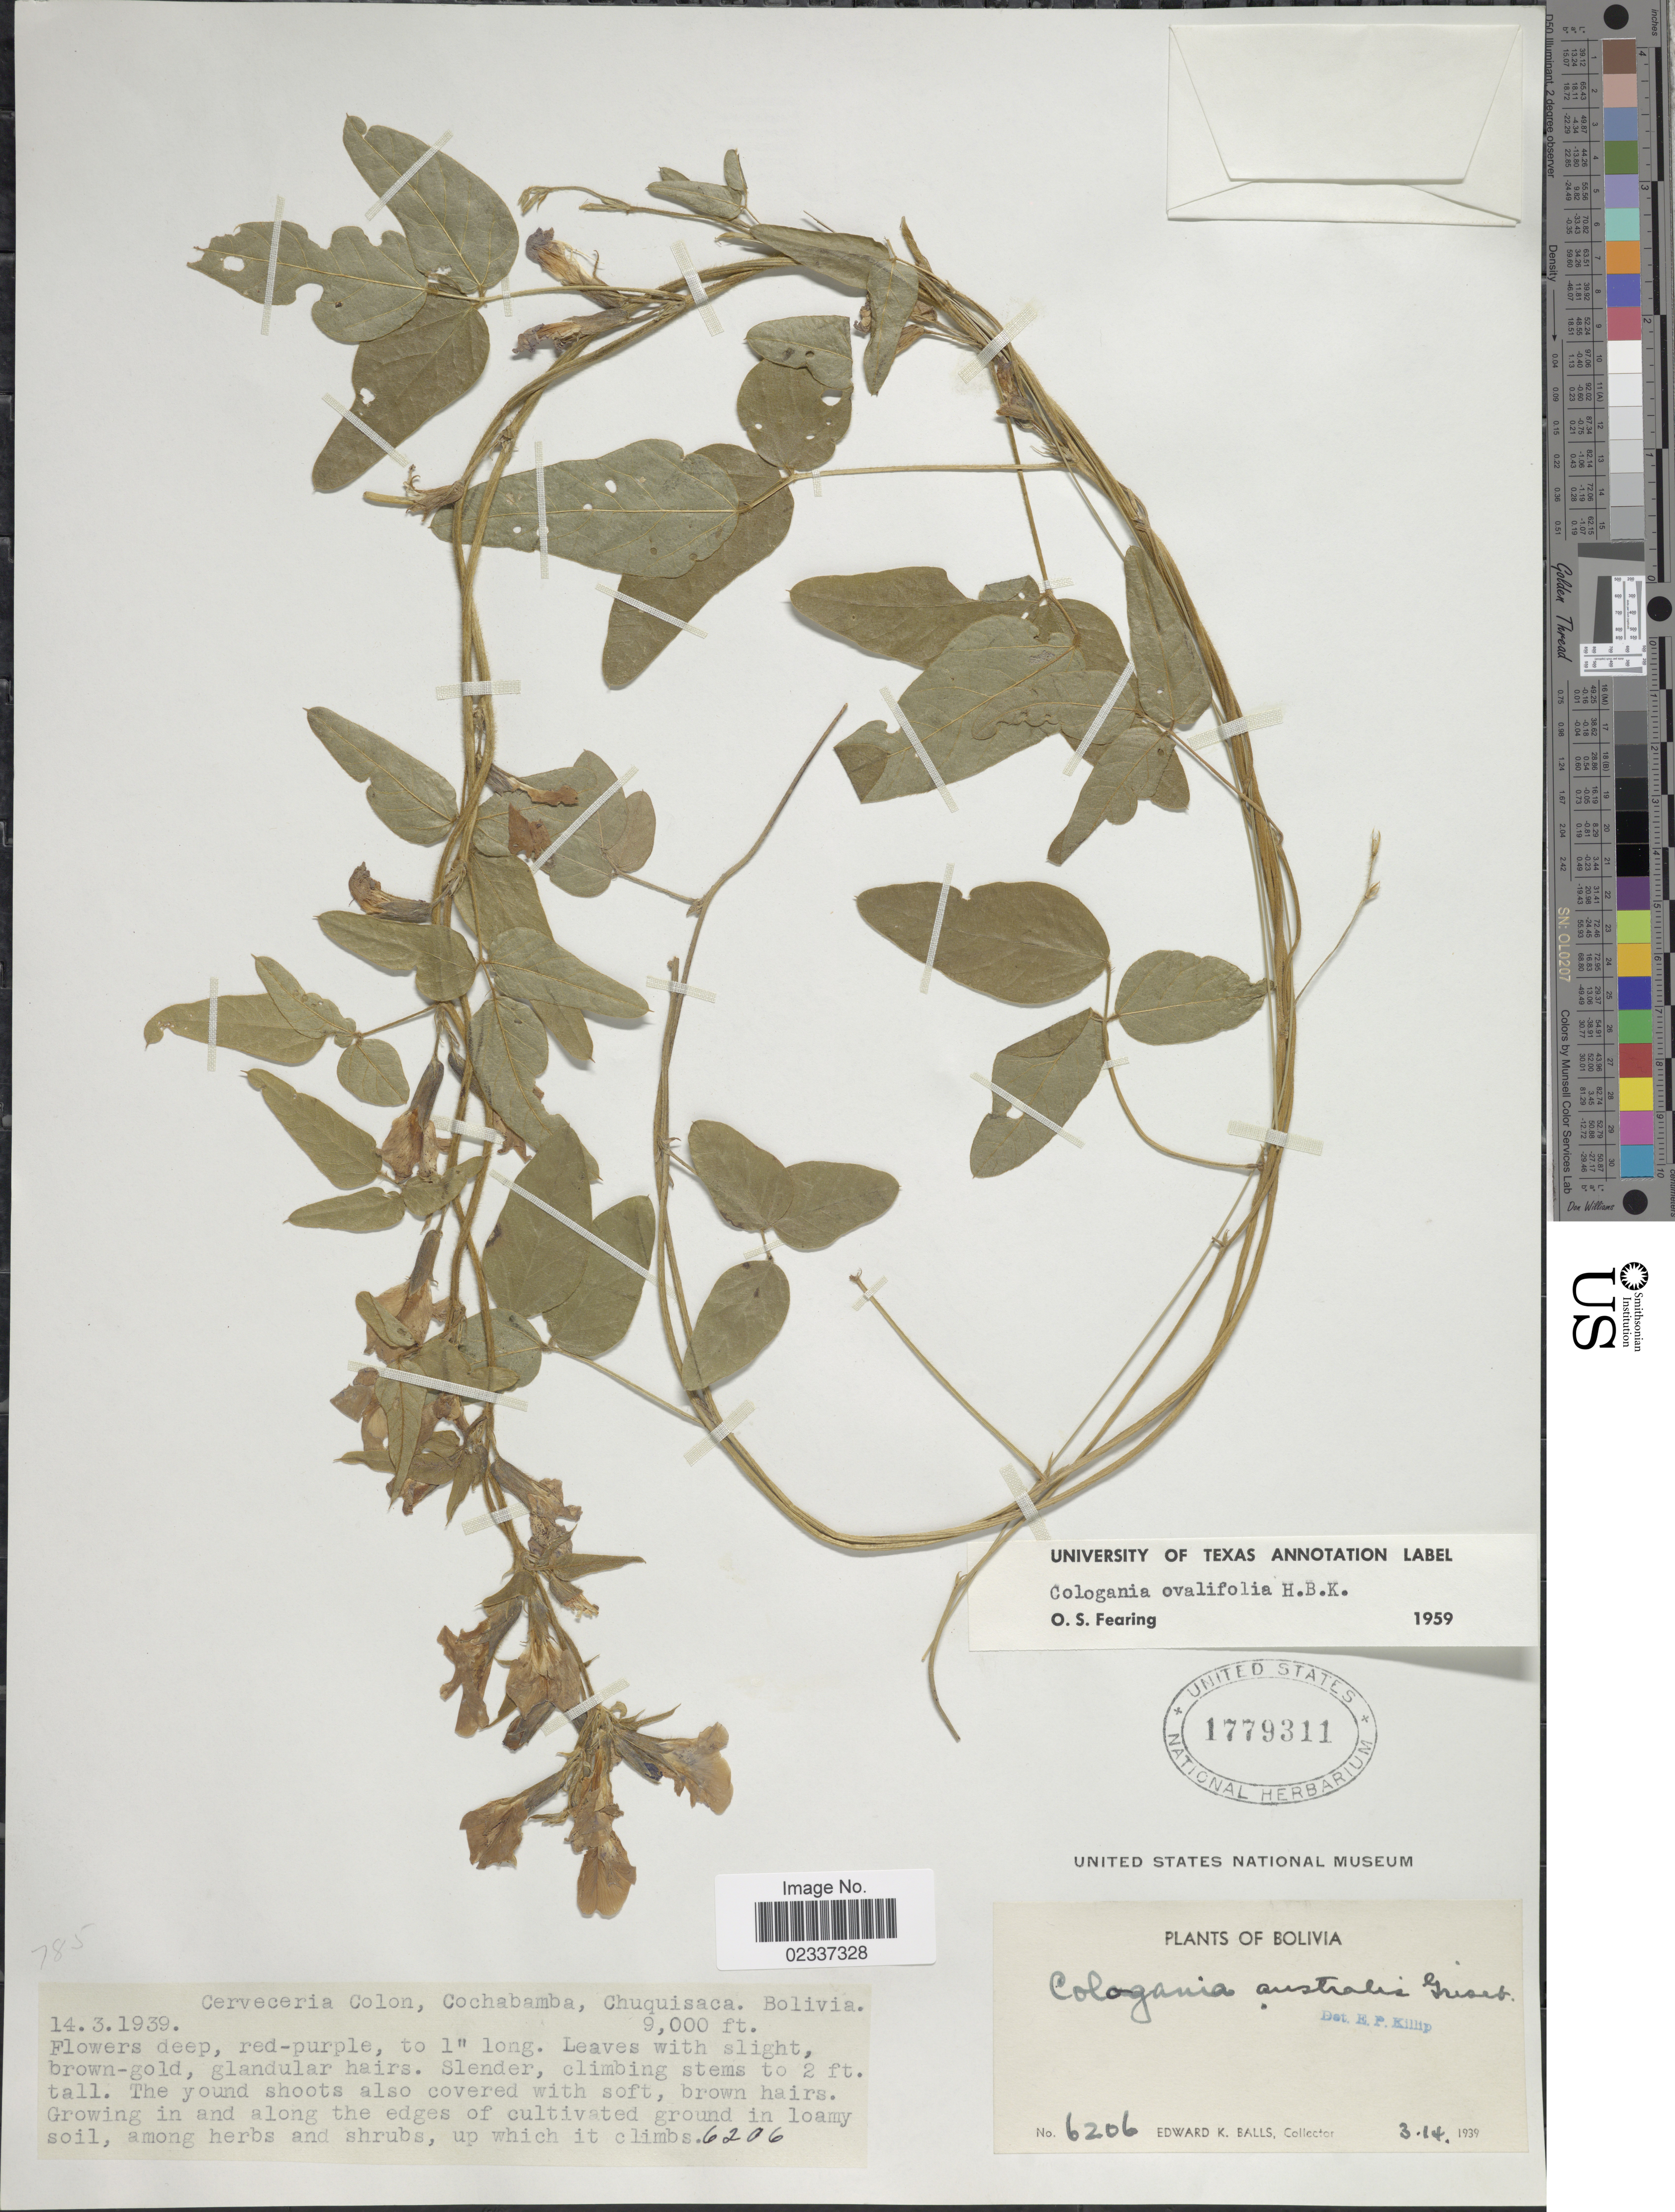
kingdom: Plantae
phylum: Tracheophyta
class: Magnoliopsida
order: Fabales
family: Fabaceae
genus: Cologania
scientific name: Cologania broussonetii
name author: (Balb.) DC.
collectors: E. K. Balls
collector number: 6206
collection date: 1939-03-14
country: Bolivia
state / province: Cochabamba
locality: Cerveceria Colon, Cochabamba, Chuquisaca, Bolivia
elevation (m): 2743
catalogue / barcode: US 1779311